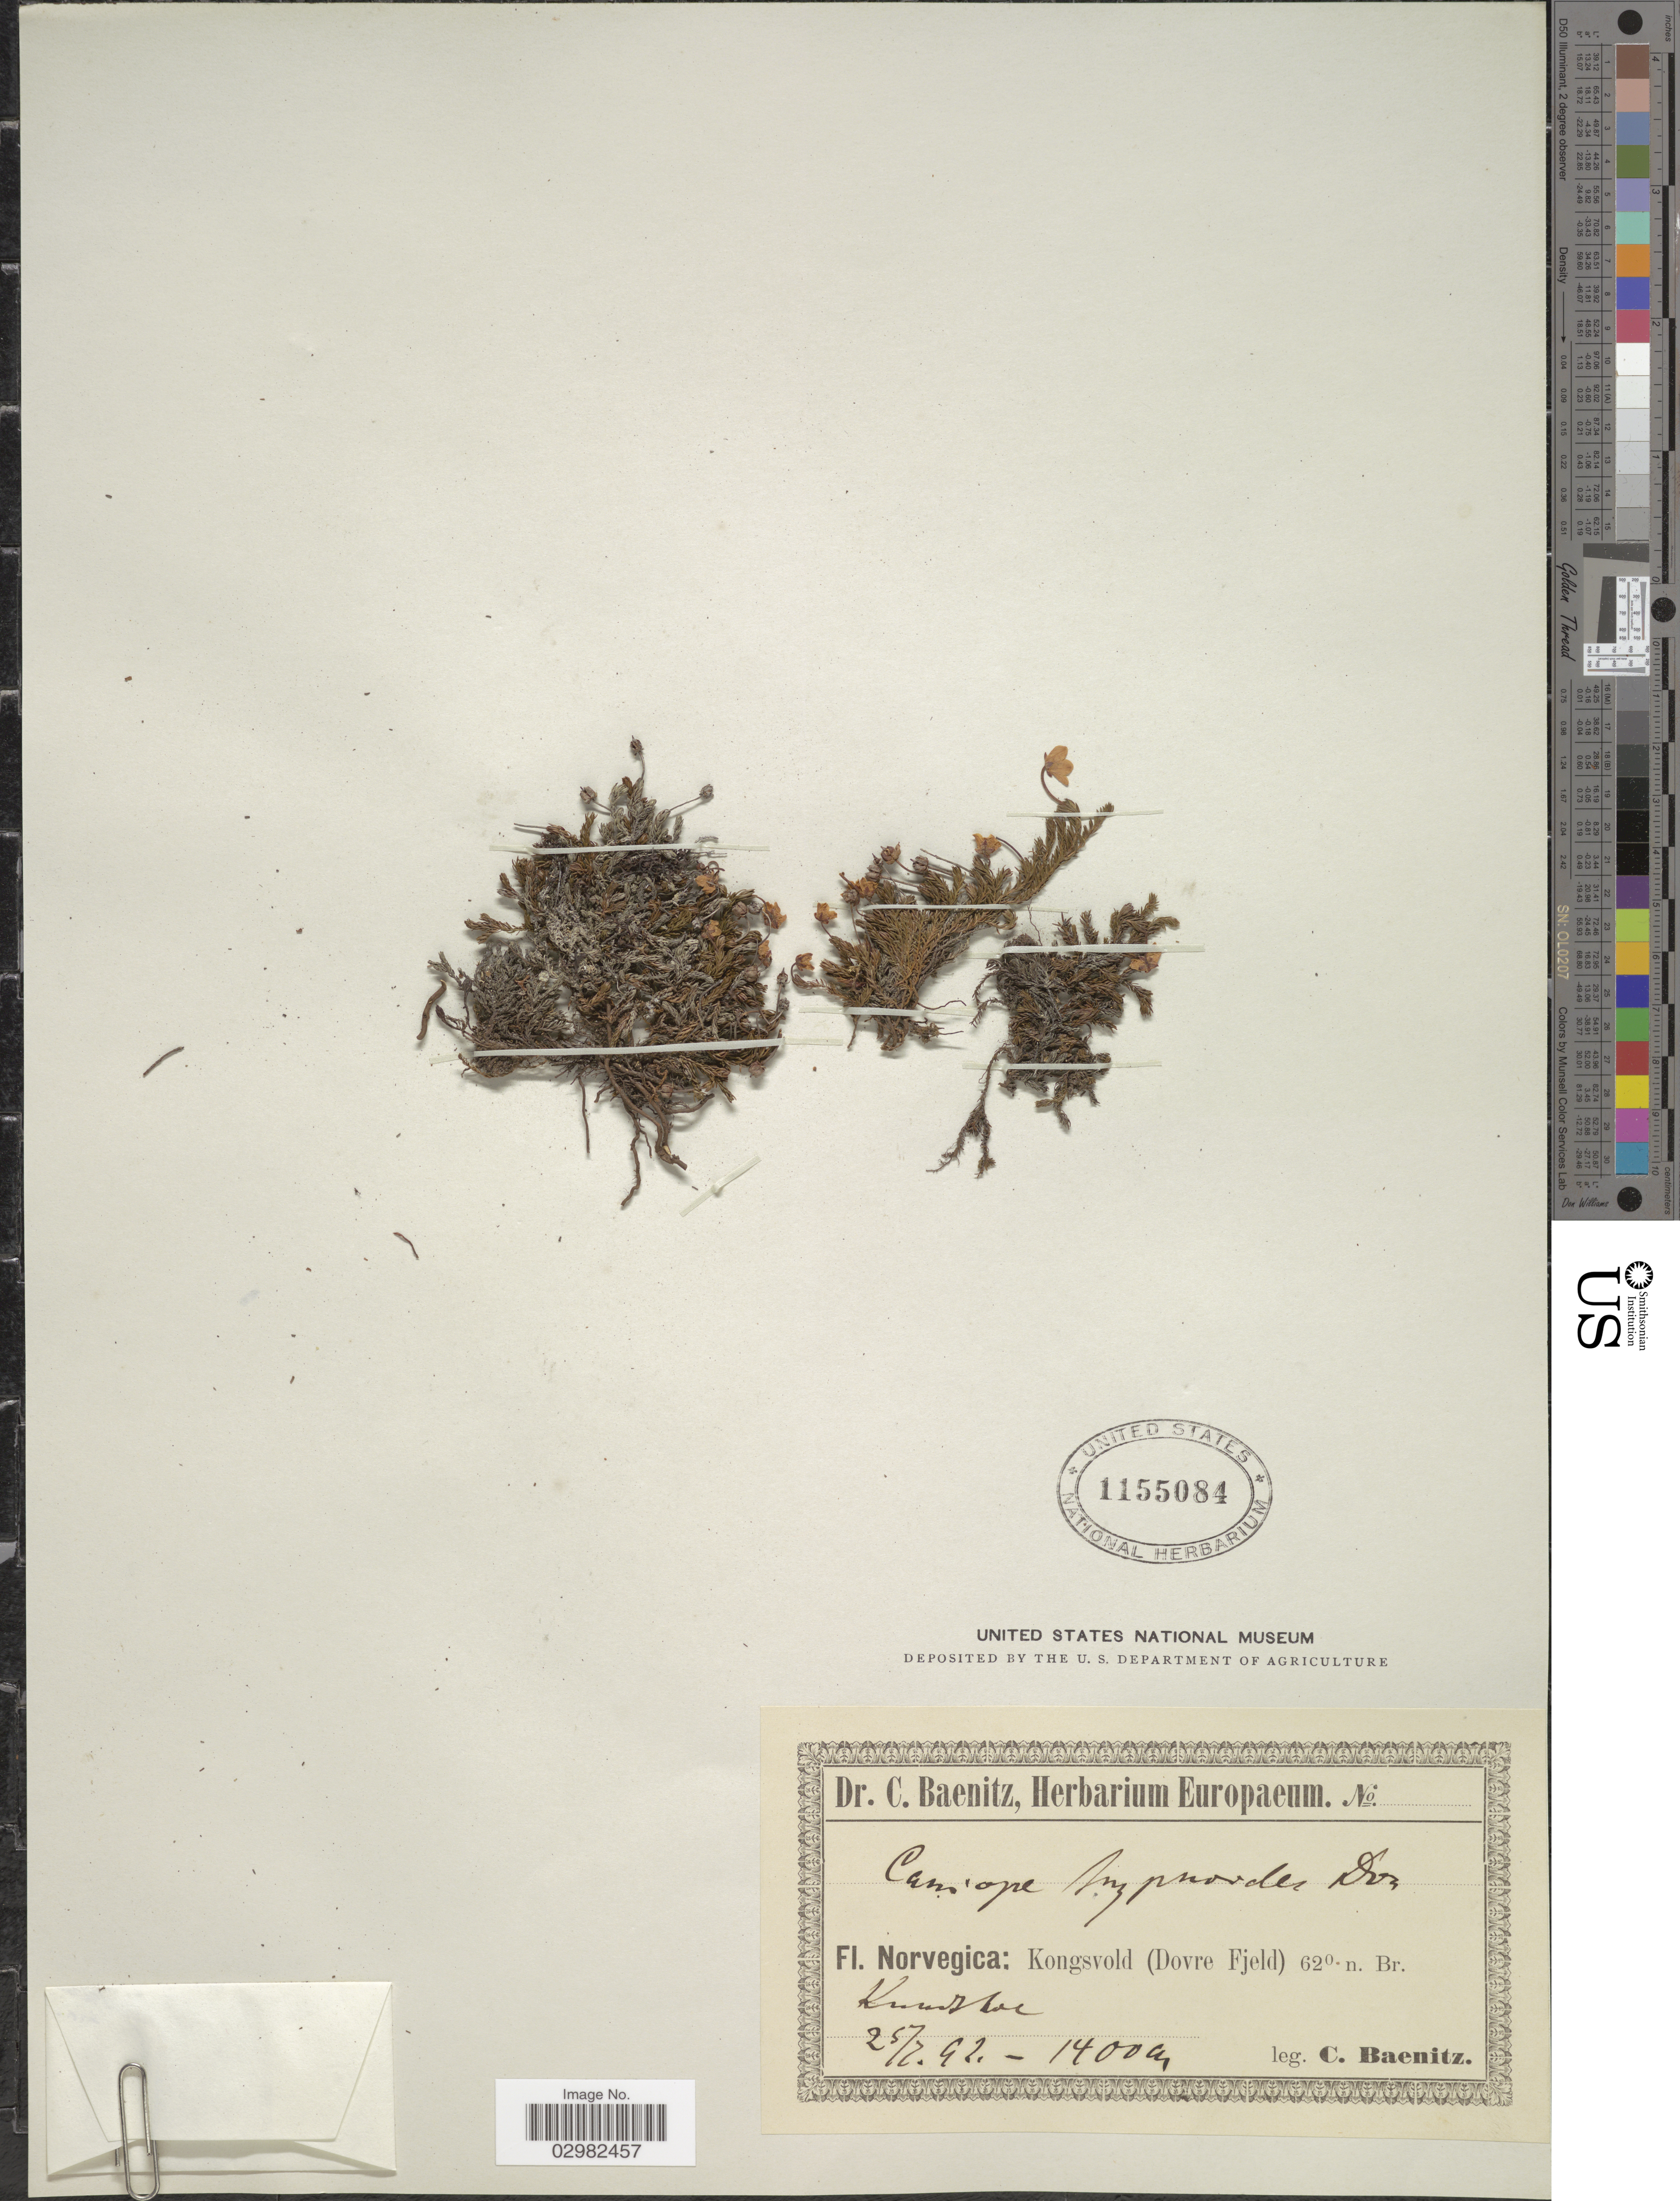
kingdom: Plantae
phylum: Tracheophyta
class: Magnoliopsida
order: Ericales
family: Ericaceae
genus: Harrimanella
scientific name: Harrimanella hypnoides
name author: (L.) Coville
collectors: C. G. Baenitz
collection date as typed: Transcribed d/m/y: 25/7/92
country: Norway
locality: Norvegica, Kongsvold (Dovre Fjeld).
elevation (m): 1400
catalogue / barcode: US 1155084